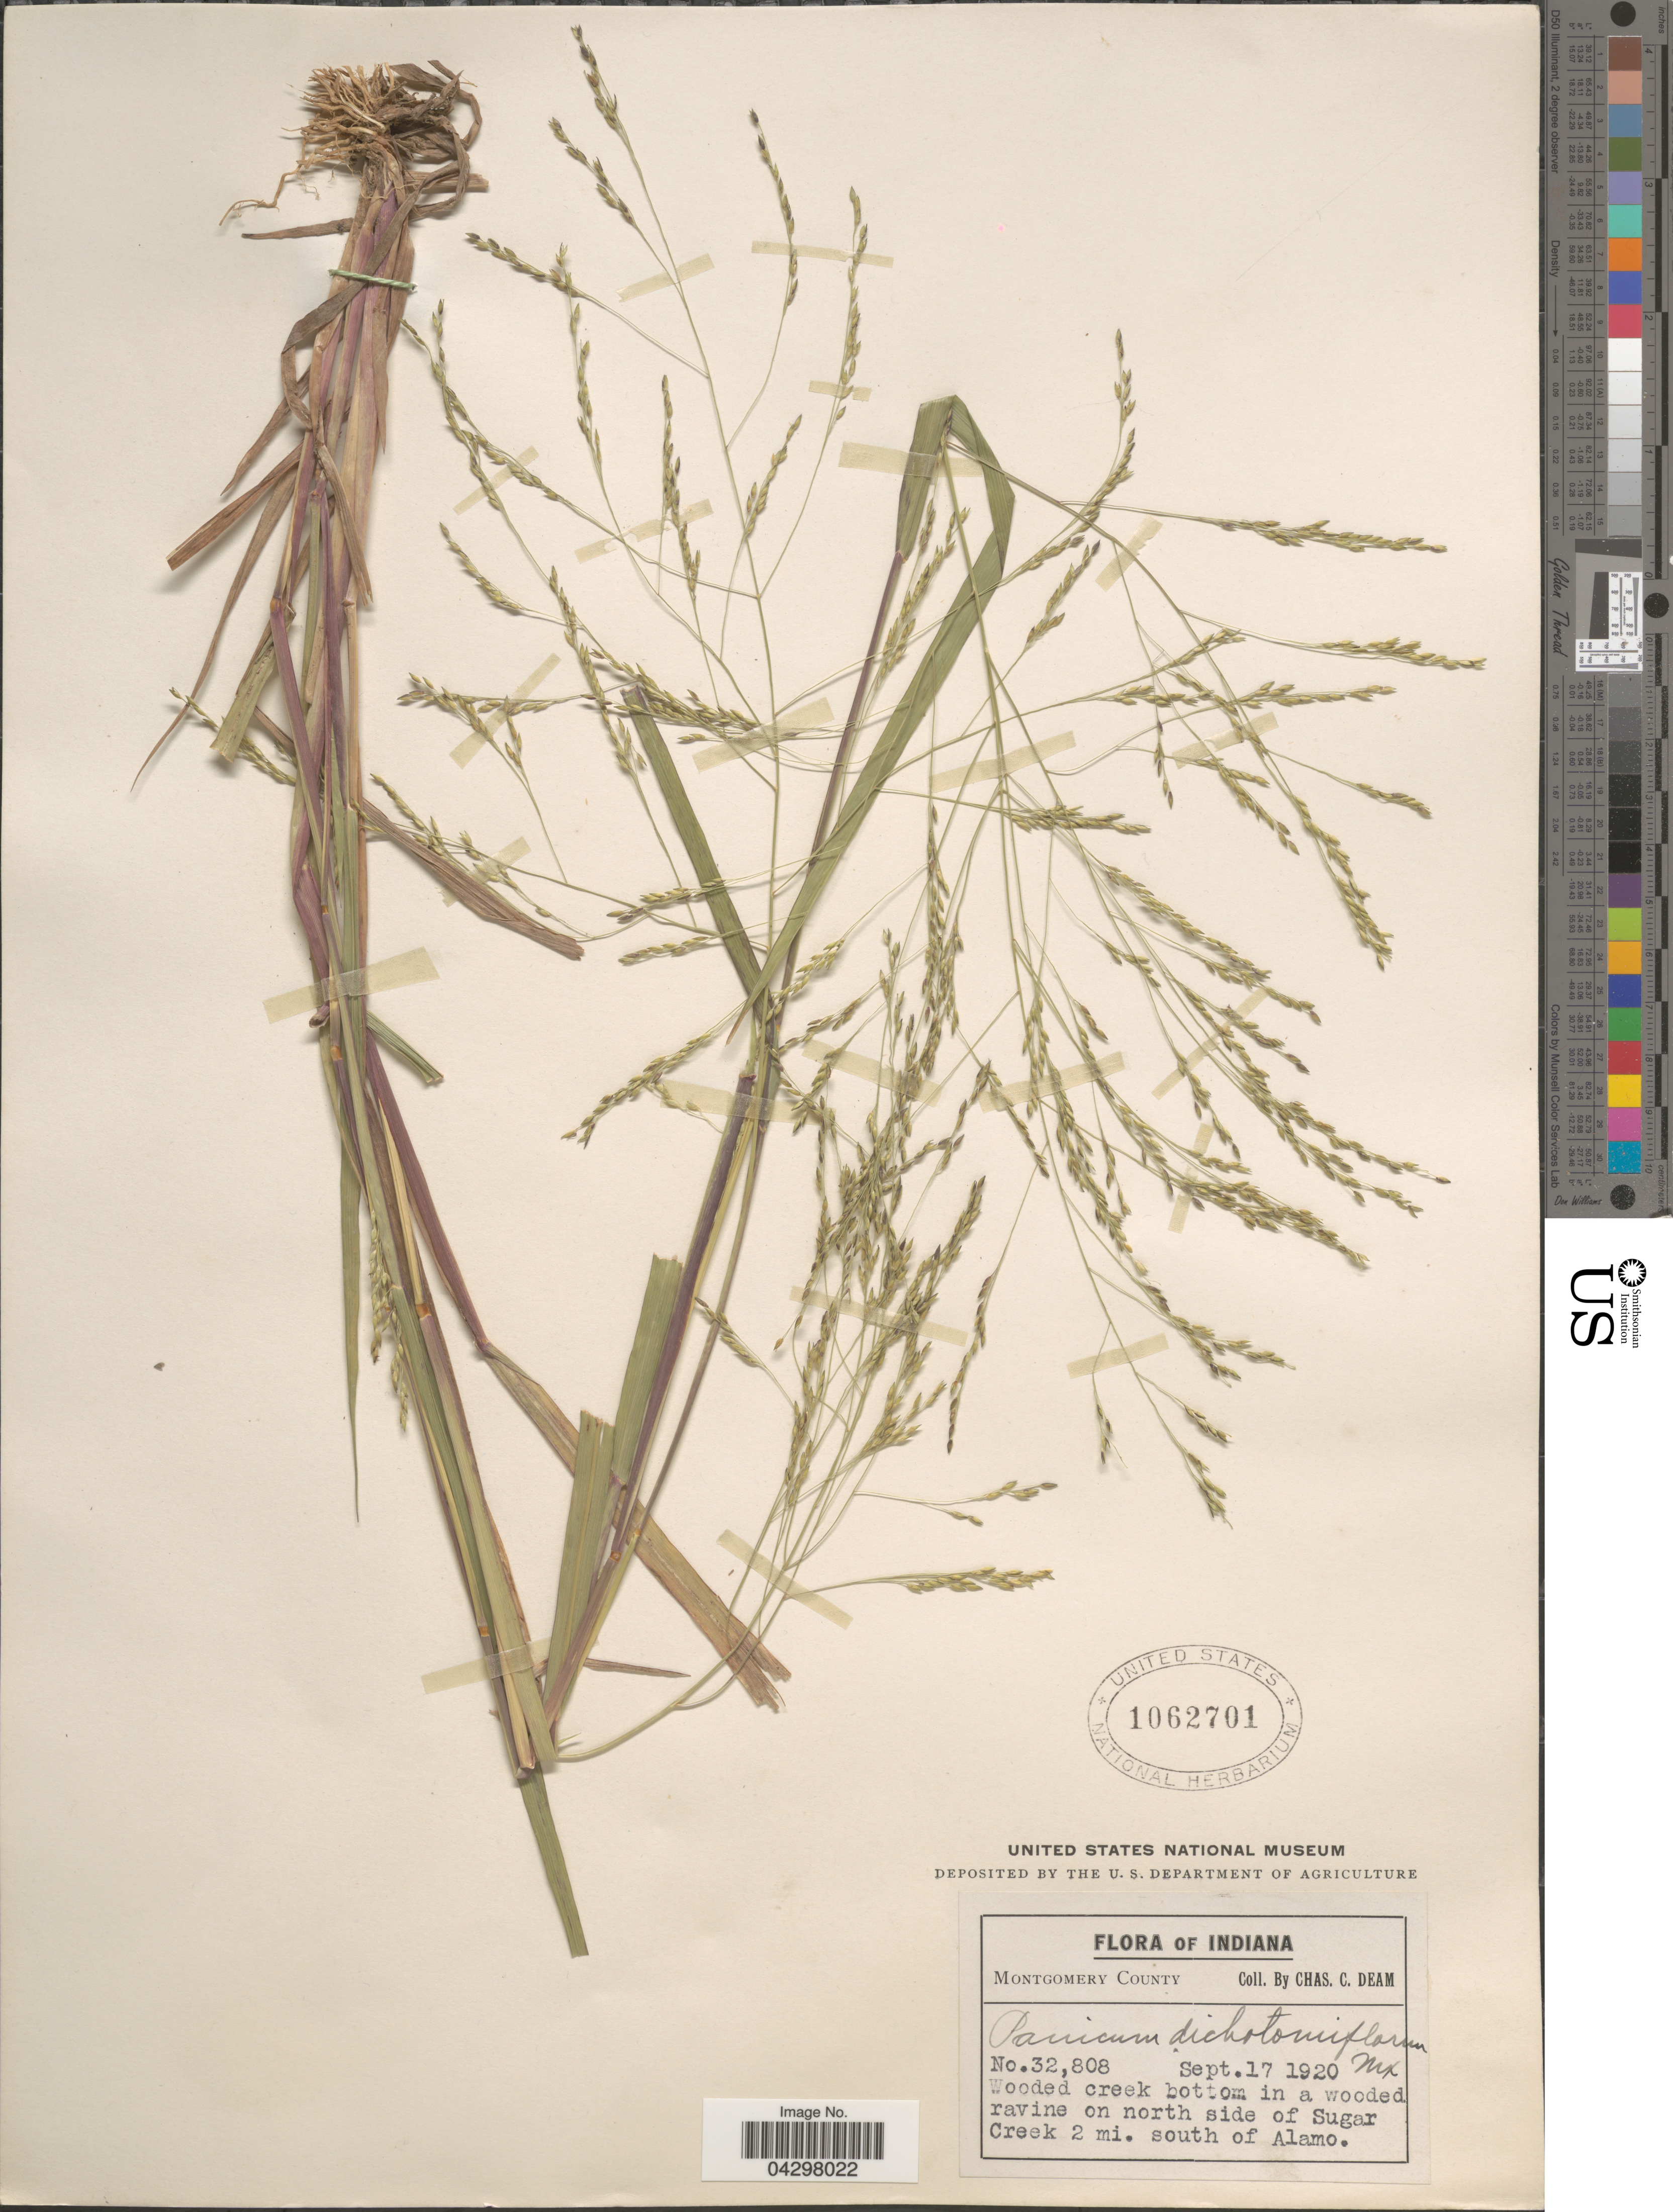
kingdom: Plantae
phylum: Tracheophyta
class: Liliopsida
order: Poales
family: Poaceae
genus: Panicum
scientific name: Panicum dichotomiflorum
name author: Michx.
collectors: C. C. Deam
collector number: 32808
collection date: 1920-09-17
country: United States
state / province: Indiana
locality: Montgomery County. Wooded creek bottom in a wooded ravine on north side of Sugar Creek 2 mi. south of Alamo.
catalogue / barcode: US 1062701